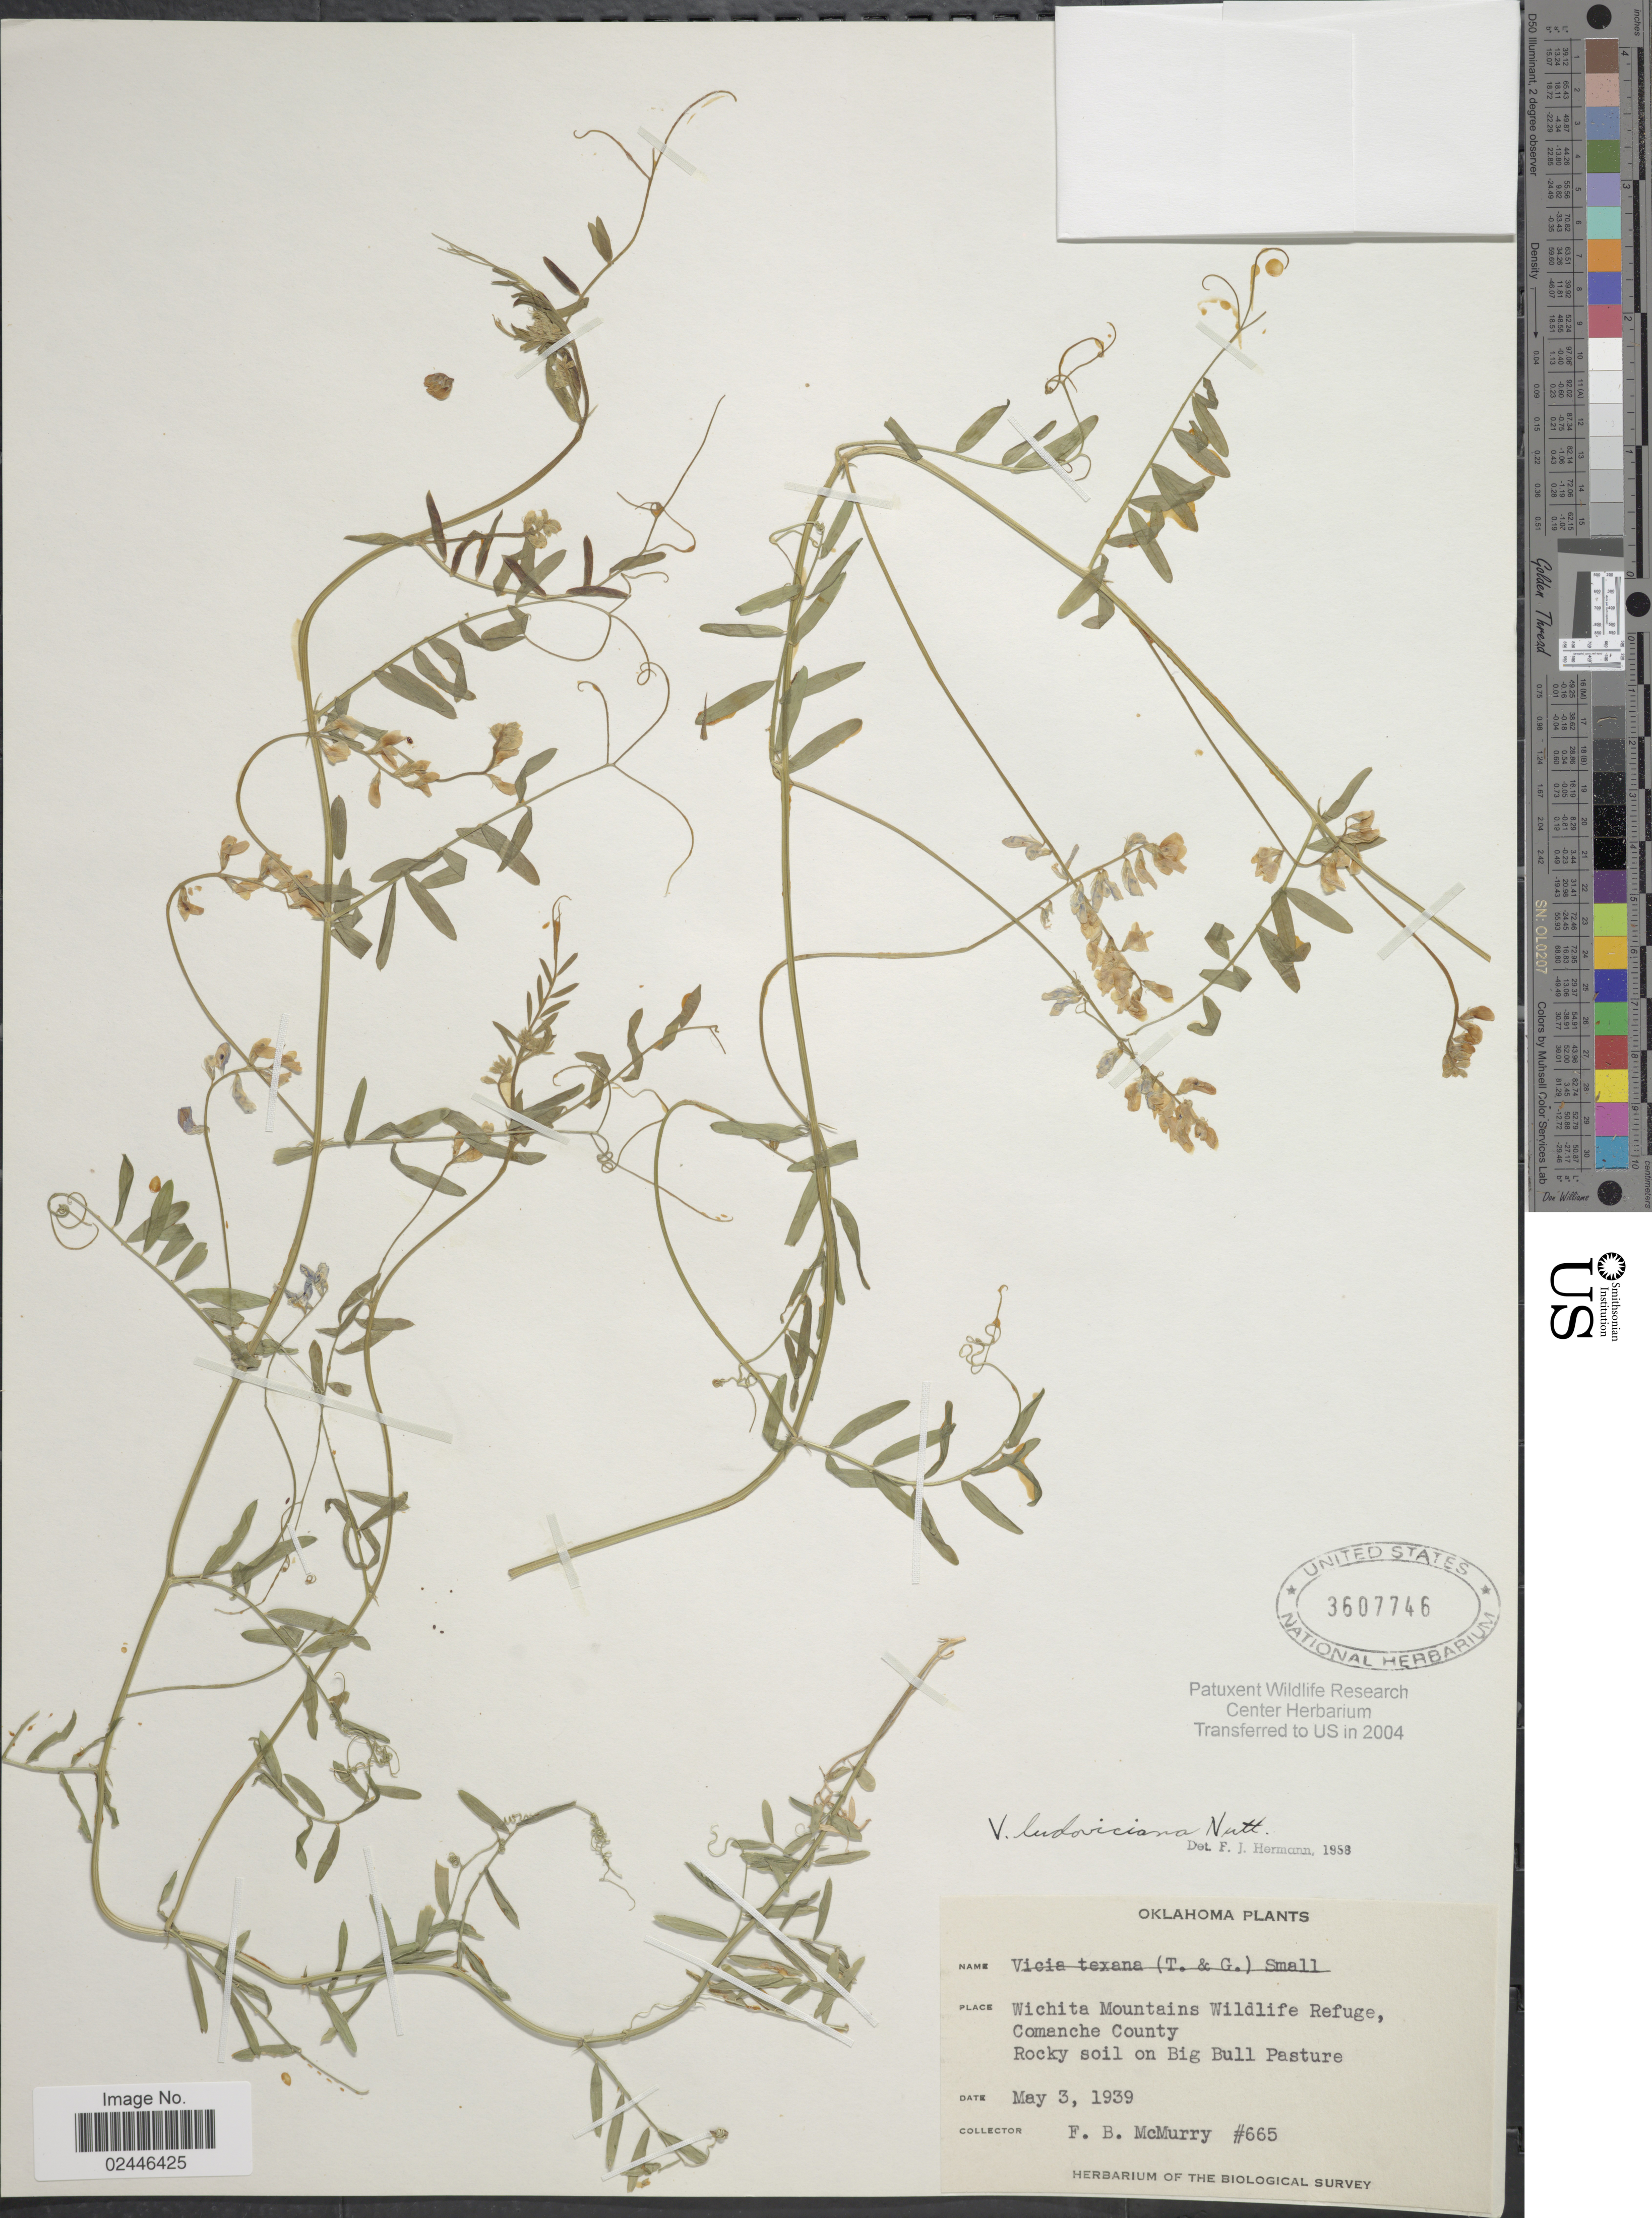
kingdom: Plantae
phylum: Tracheophyta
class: Magnoliopsida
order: Fabales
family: Fabaceae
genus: Vicia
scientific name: Vicia ludoviciana var. ludoviciana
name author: Nutt. ex Torr. & A. Gray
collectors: F. B. McMurry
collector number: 665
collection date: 1939-05-03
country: United States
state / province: Oklahoma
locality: Wichita Mountains Wildlife Refuge, Comache County, Rocky soil on Big Bull Pasture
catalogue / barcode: US 3607746